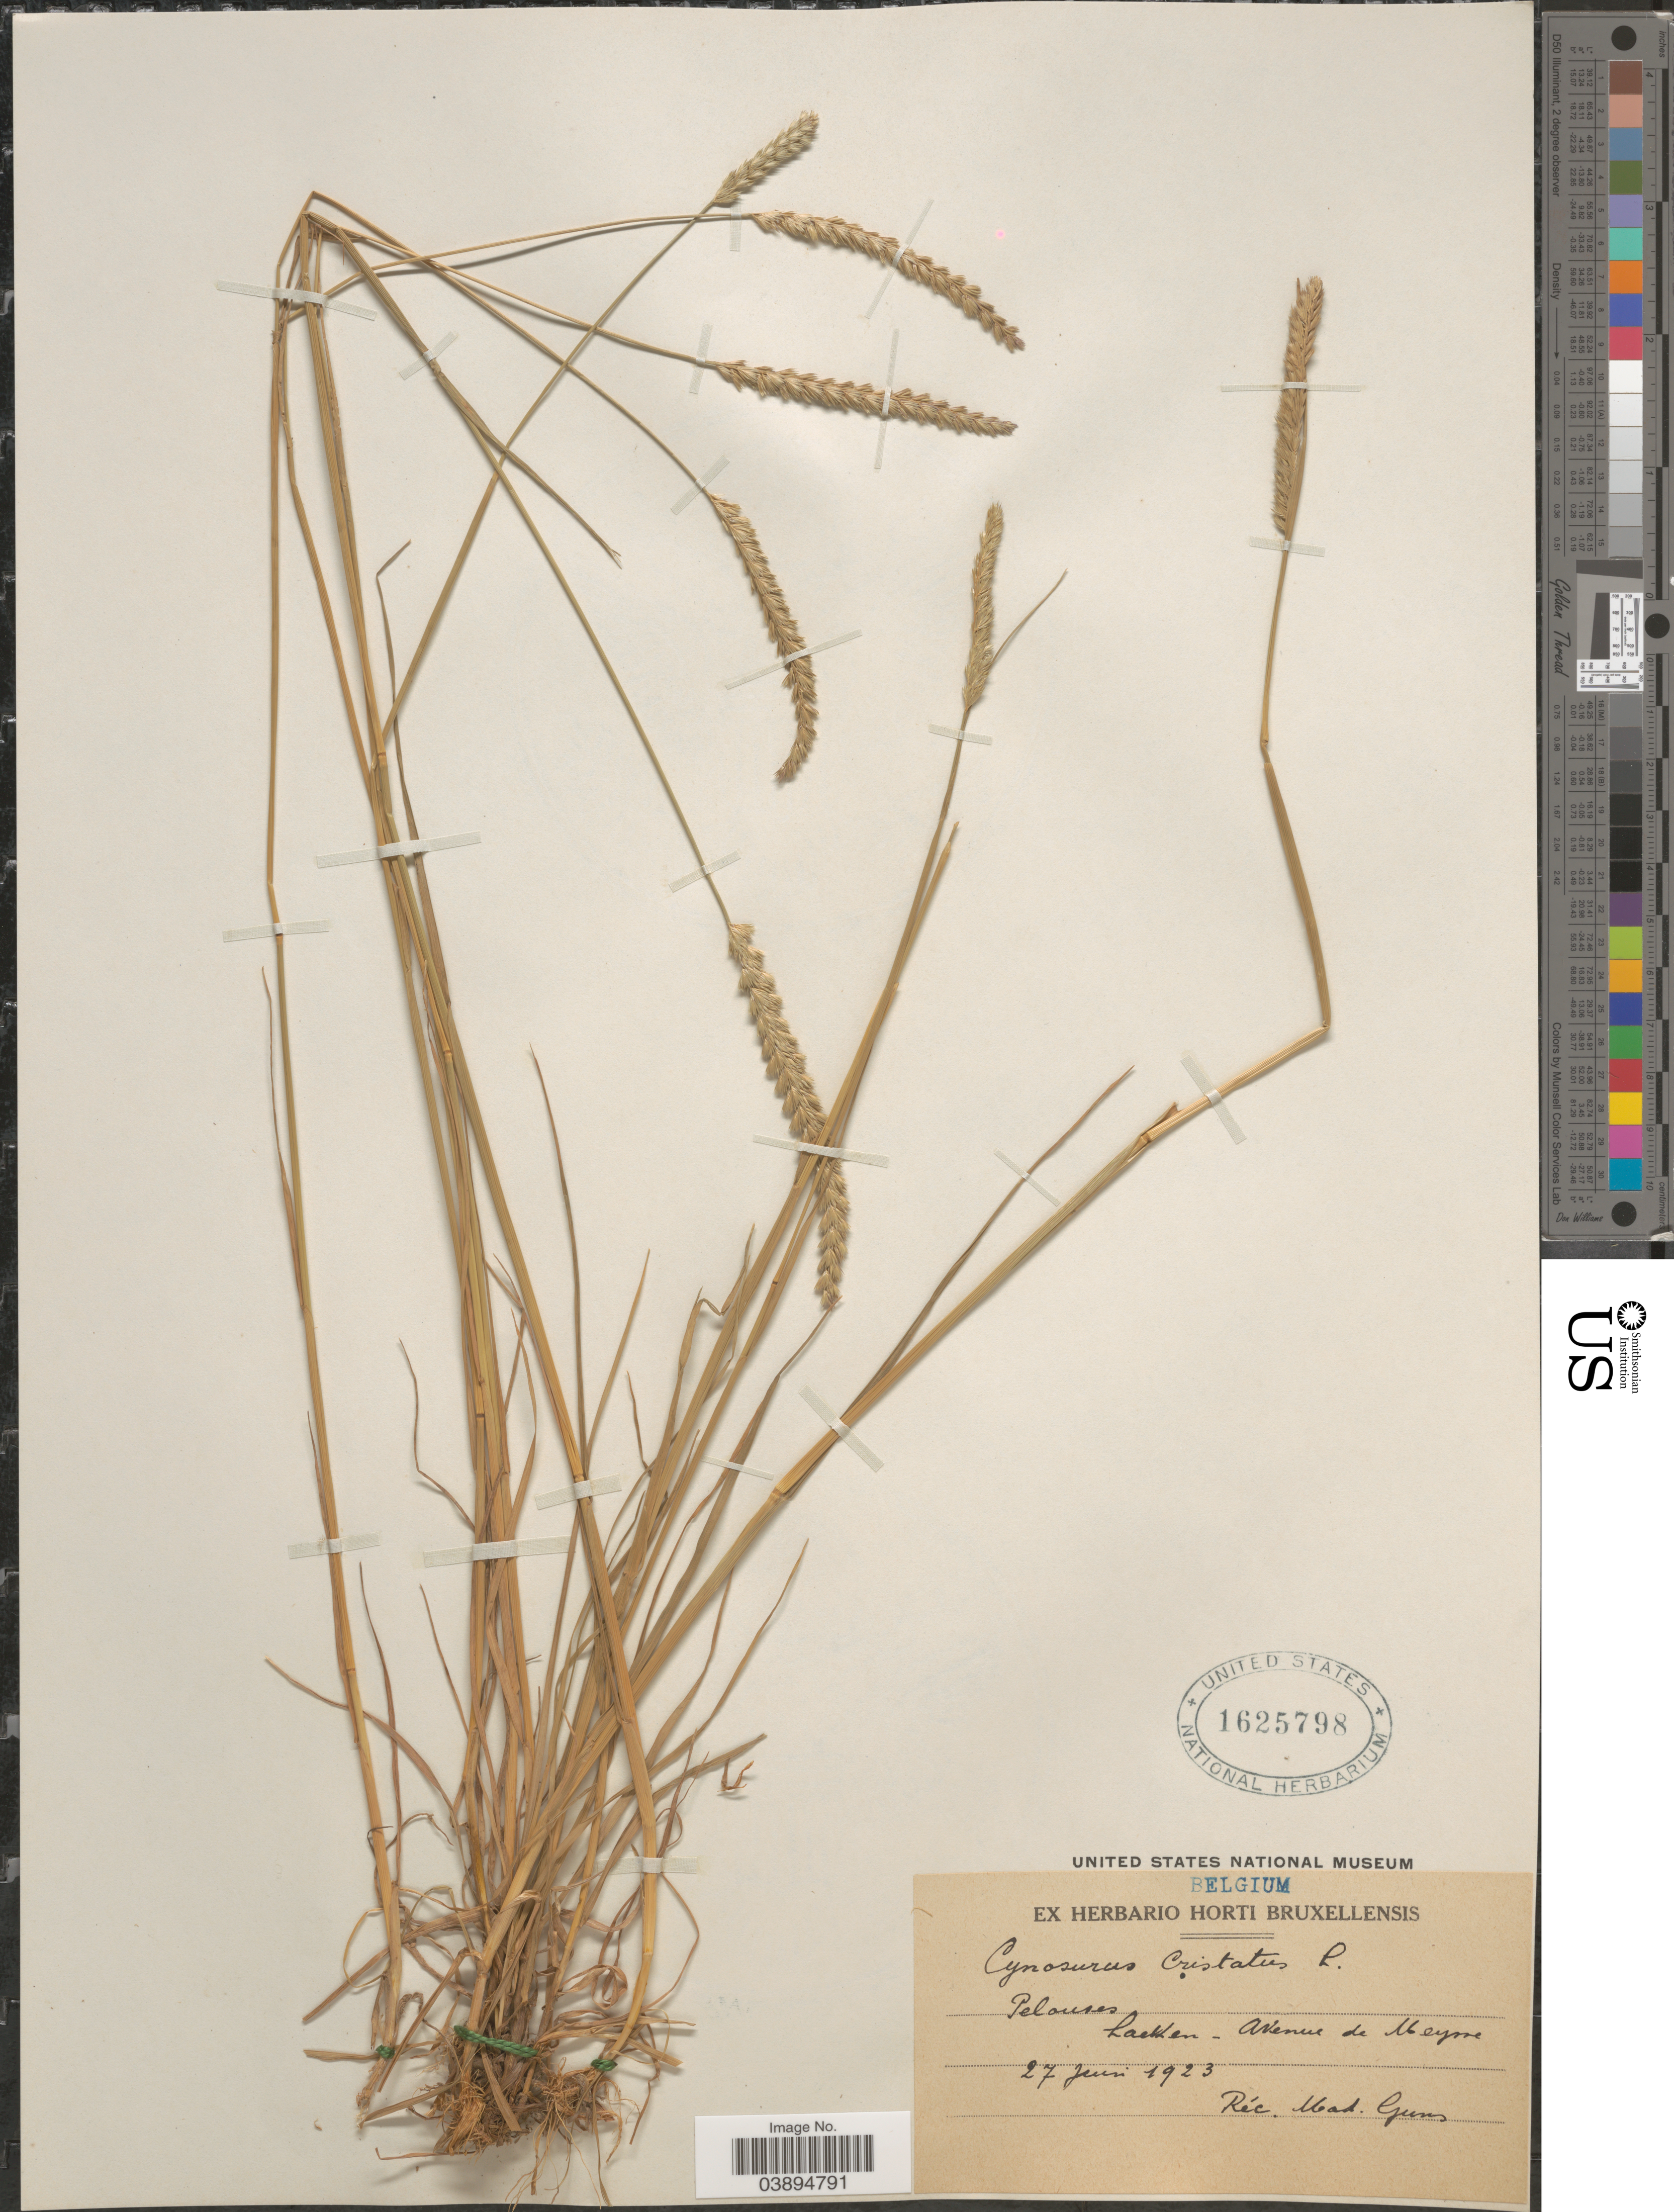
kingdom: Plantae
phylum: Tracheophyta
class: Liliopsida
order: Poales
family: Poaceae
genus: Cynosurus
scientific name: Cynosurus cristatus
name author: L.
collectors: M. Guns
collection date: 1923-06-27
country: Belgium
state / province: Brussels, Capital District of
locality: Pelouses. Laeken - Avenue de Meyne.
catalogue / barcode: US 1625798